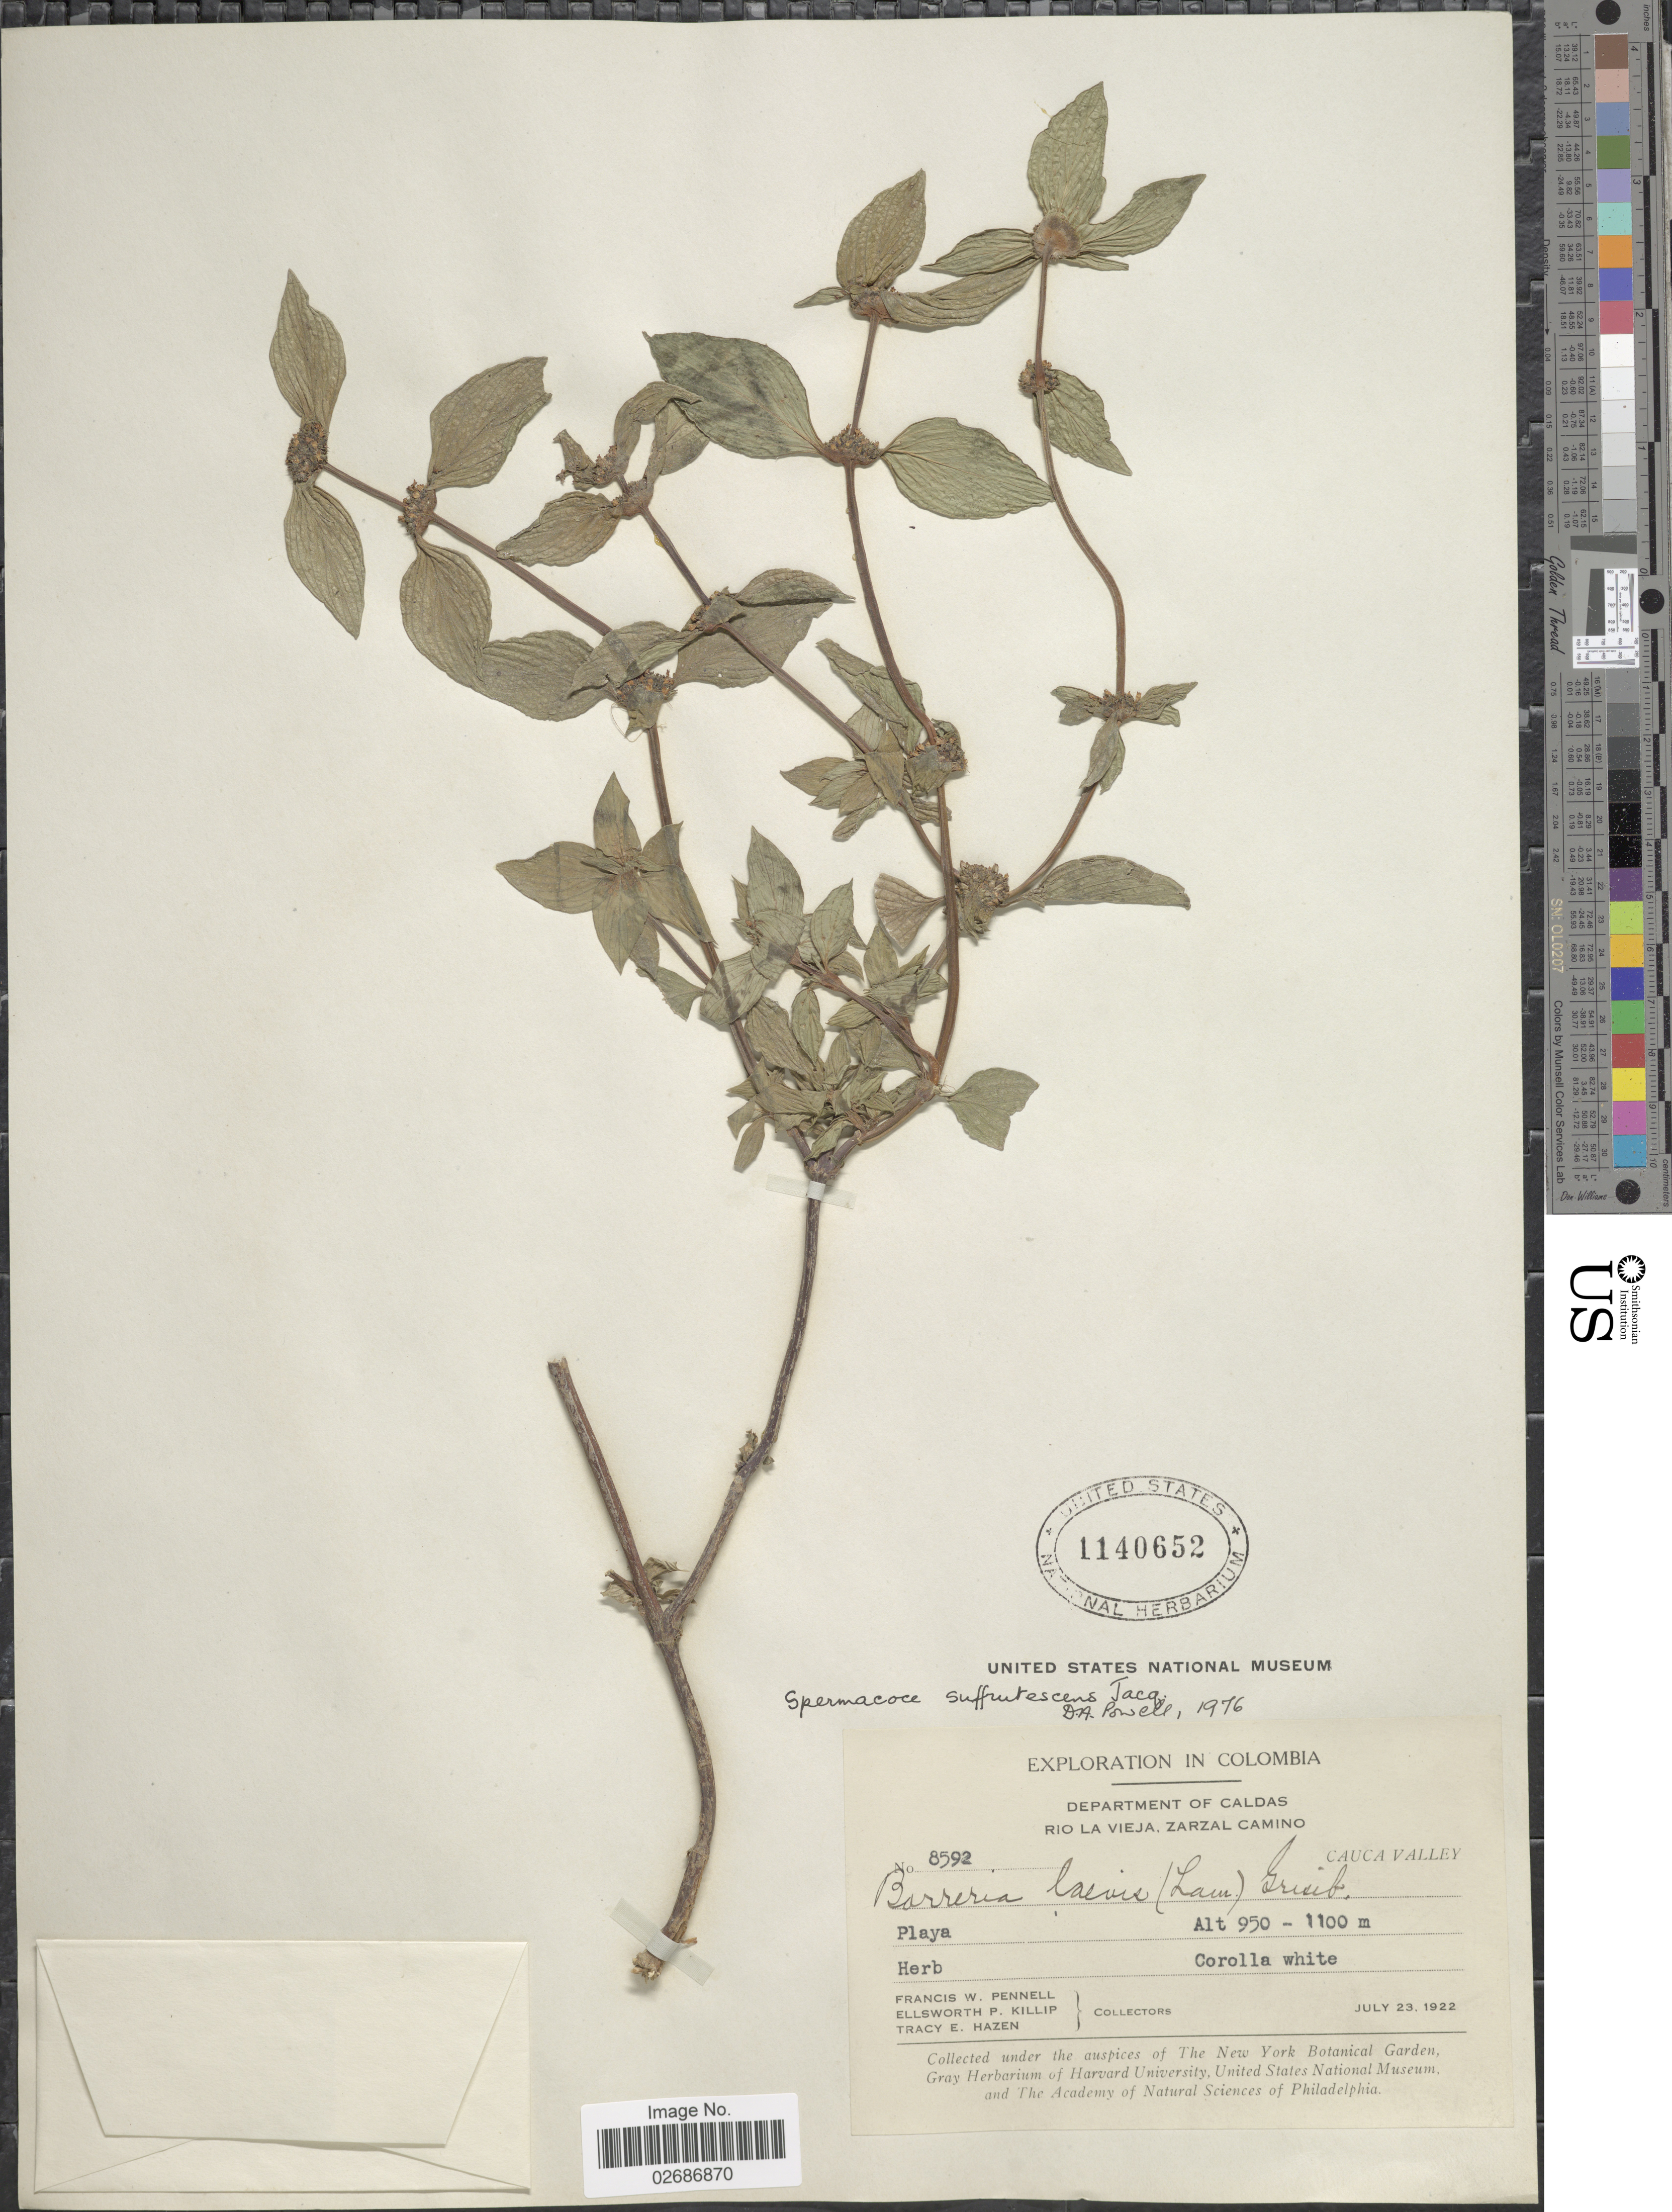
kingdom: Plantae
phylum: Tracheophyta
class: Magnoliopsida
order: Gentianales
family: Rubiaceae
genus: Borreria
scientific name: Borreria remota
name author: (Lam.) Bacigalupo & E.L. Cabral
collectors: F. W. Pennell, E. P. Killip & T. E. Hazen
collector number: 8592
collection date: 1922-07-23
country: Colombia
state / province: Caldas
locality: Rio La Vieja, Zarzal Camino, Cauca Valley, Playa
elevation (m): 950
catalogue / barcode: US 1140652